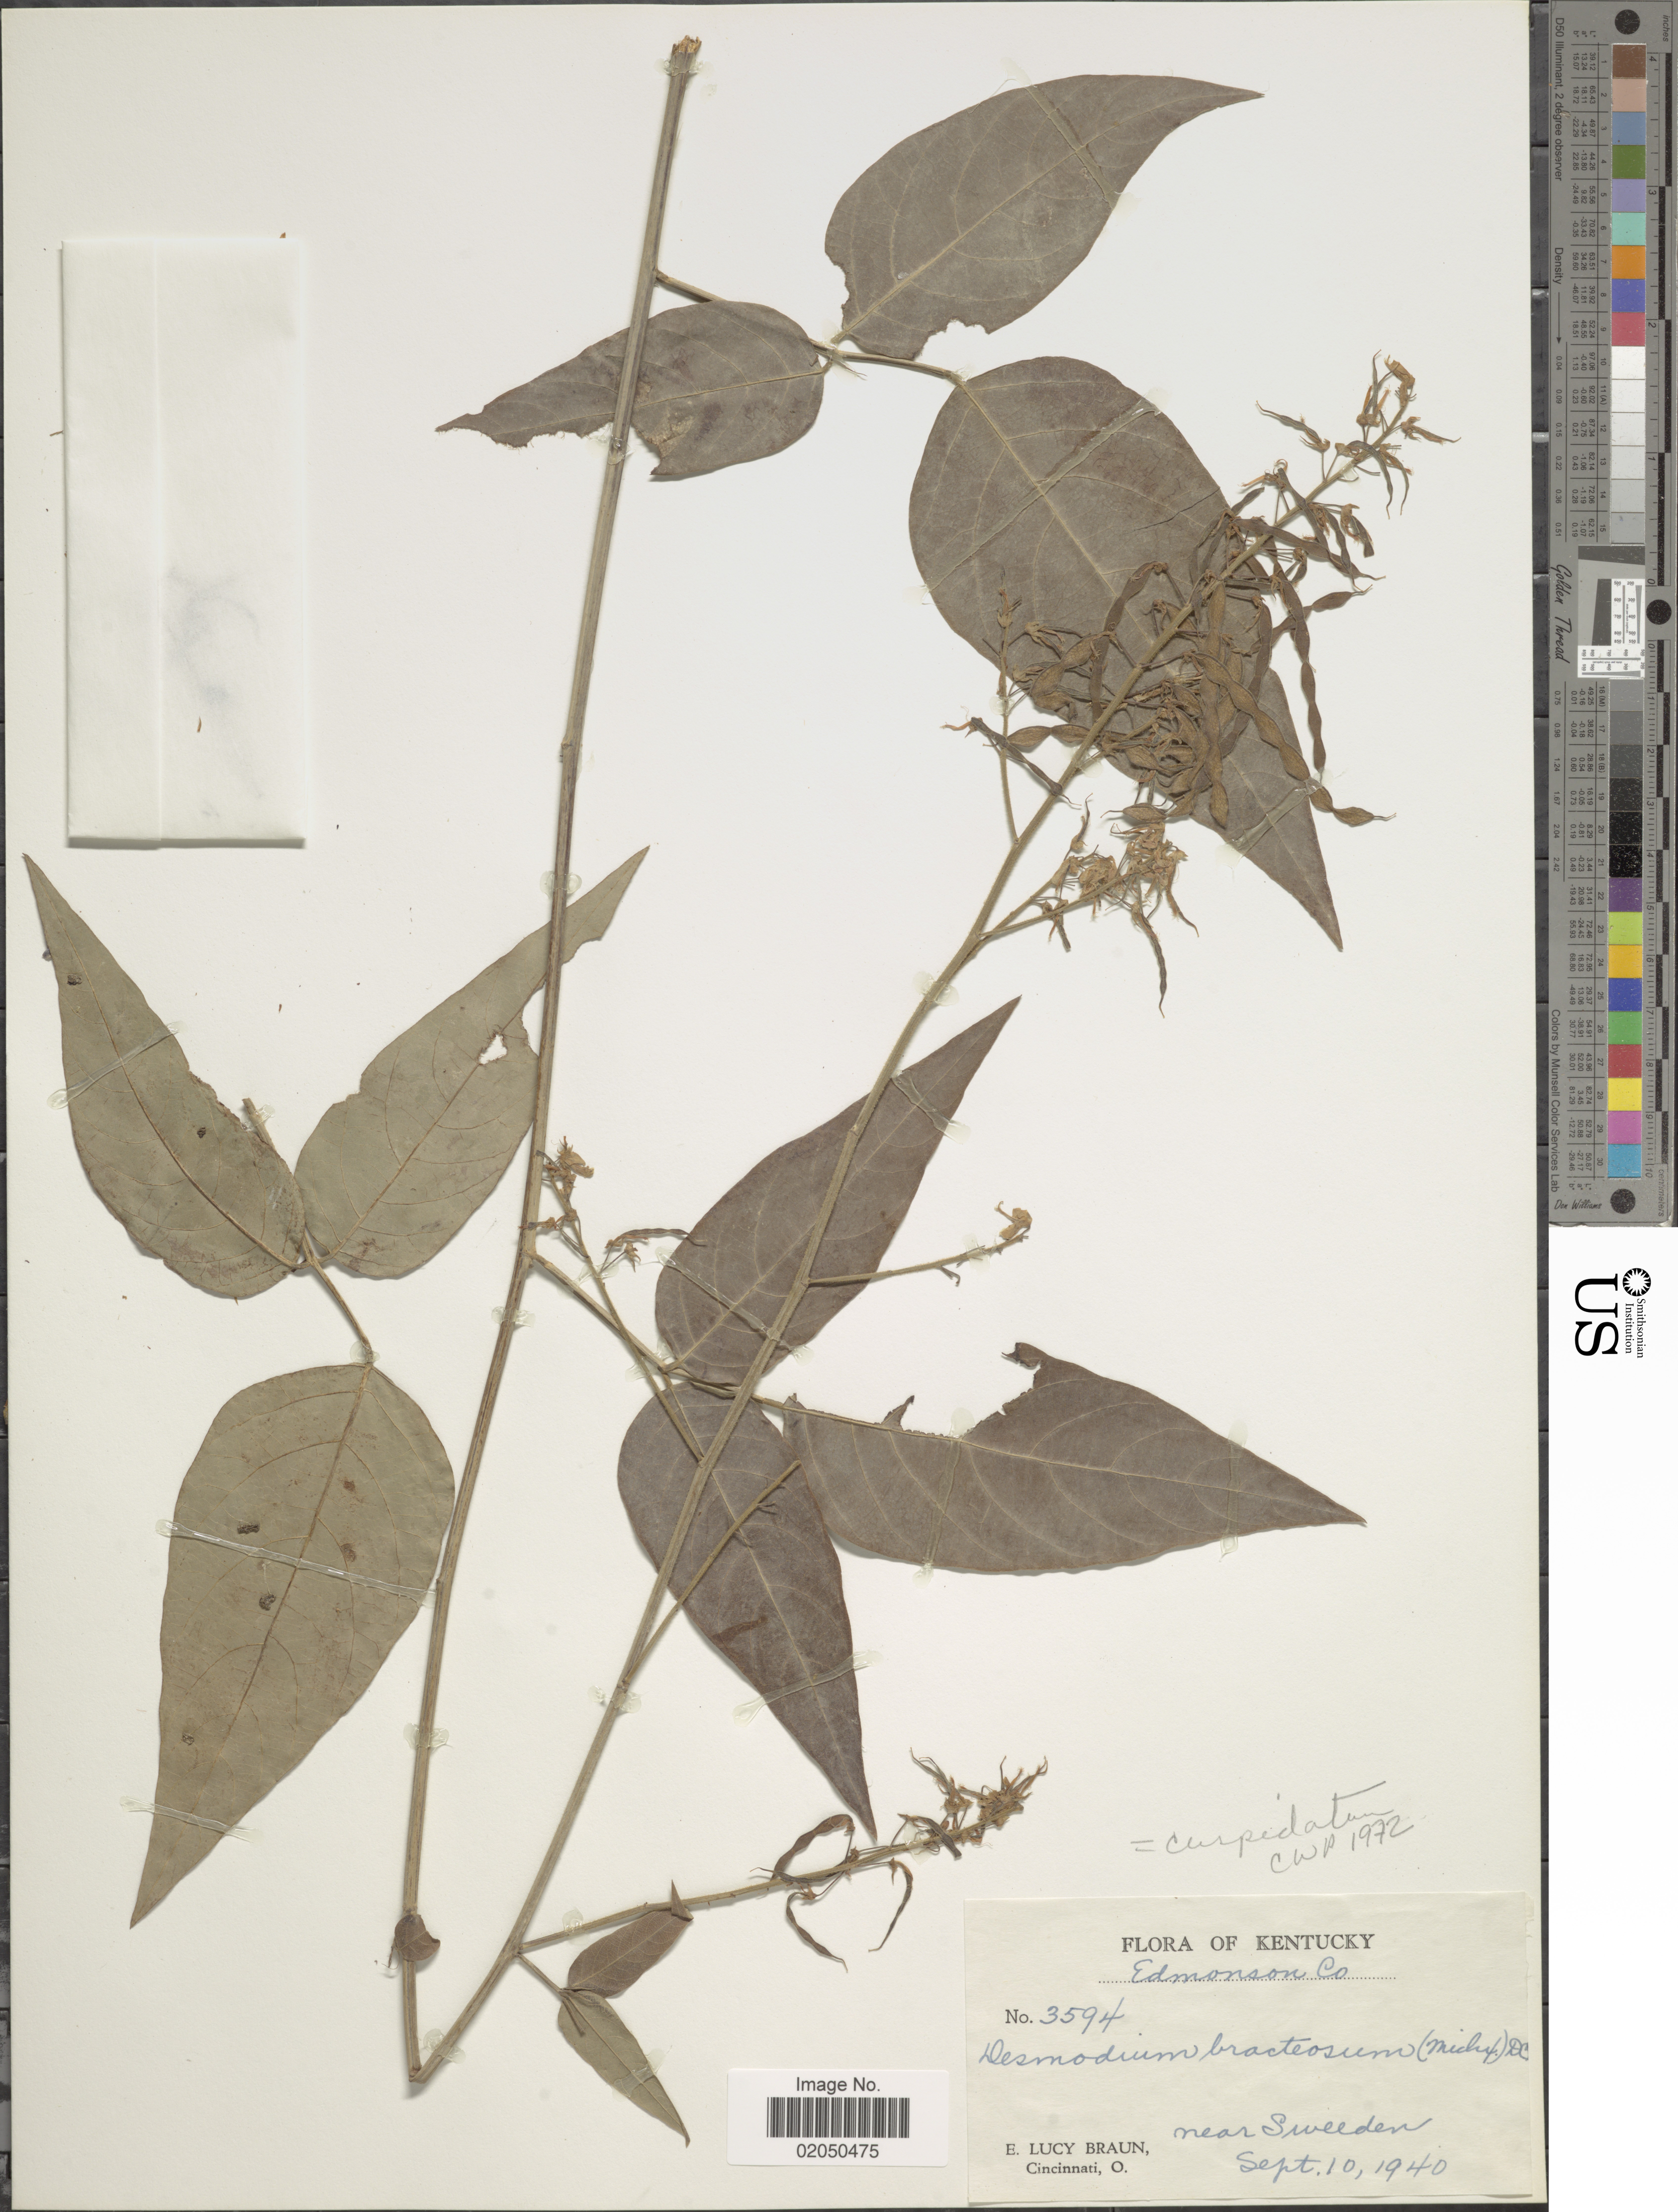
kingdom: Plantae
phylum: Tracheophyta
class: Magnoliopsida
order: Fabales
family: Fabaceae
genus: Desmodium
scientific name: Desmodium cuspidatum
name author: (Muhl. ex Willd.) Loudon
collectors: E. L. Braun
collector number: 3594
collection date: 1940-09-10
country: United States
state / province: Kentucky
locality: Edmonson Co., near Sweeden